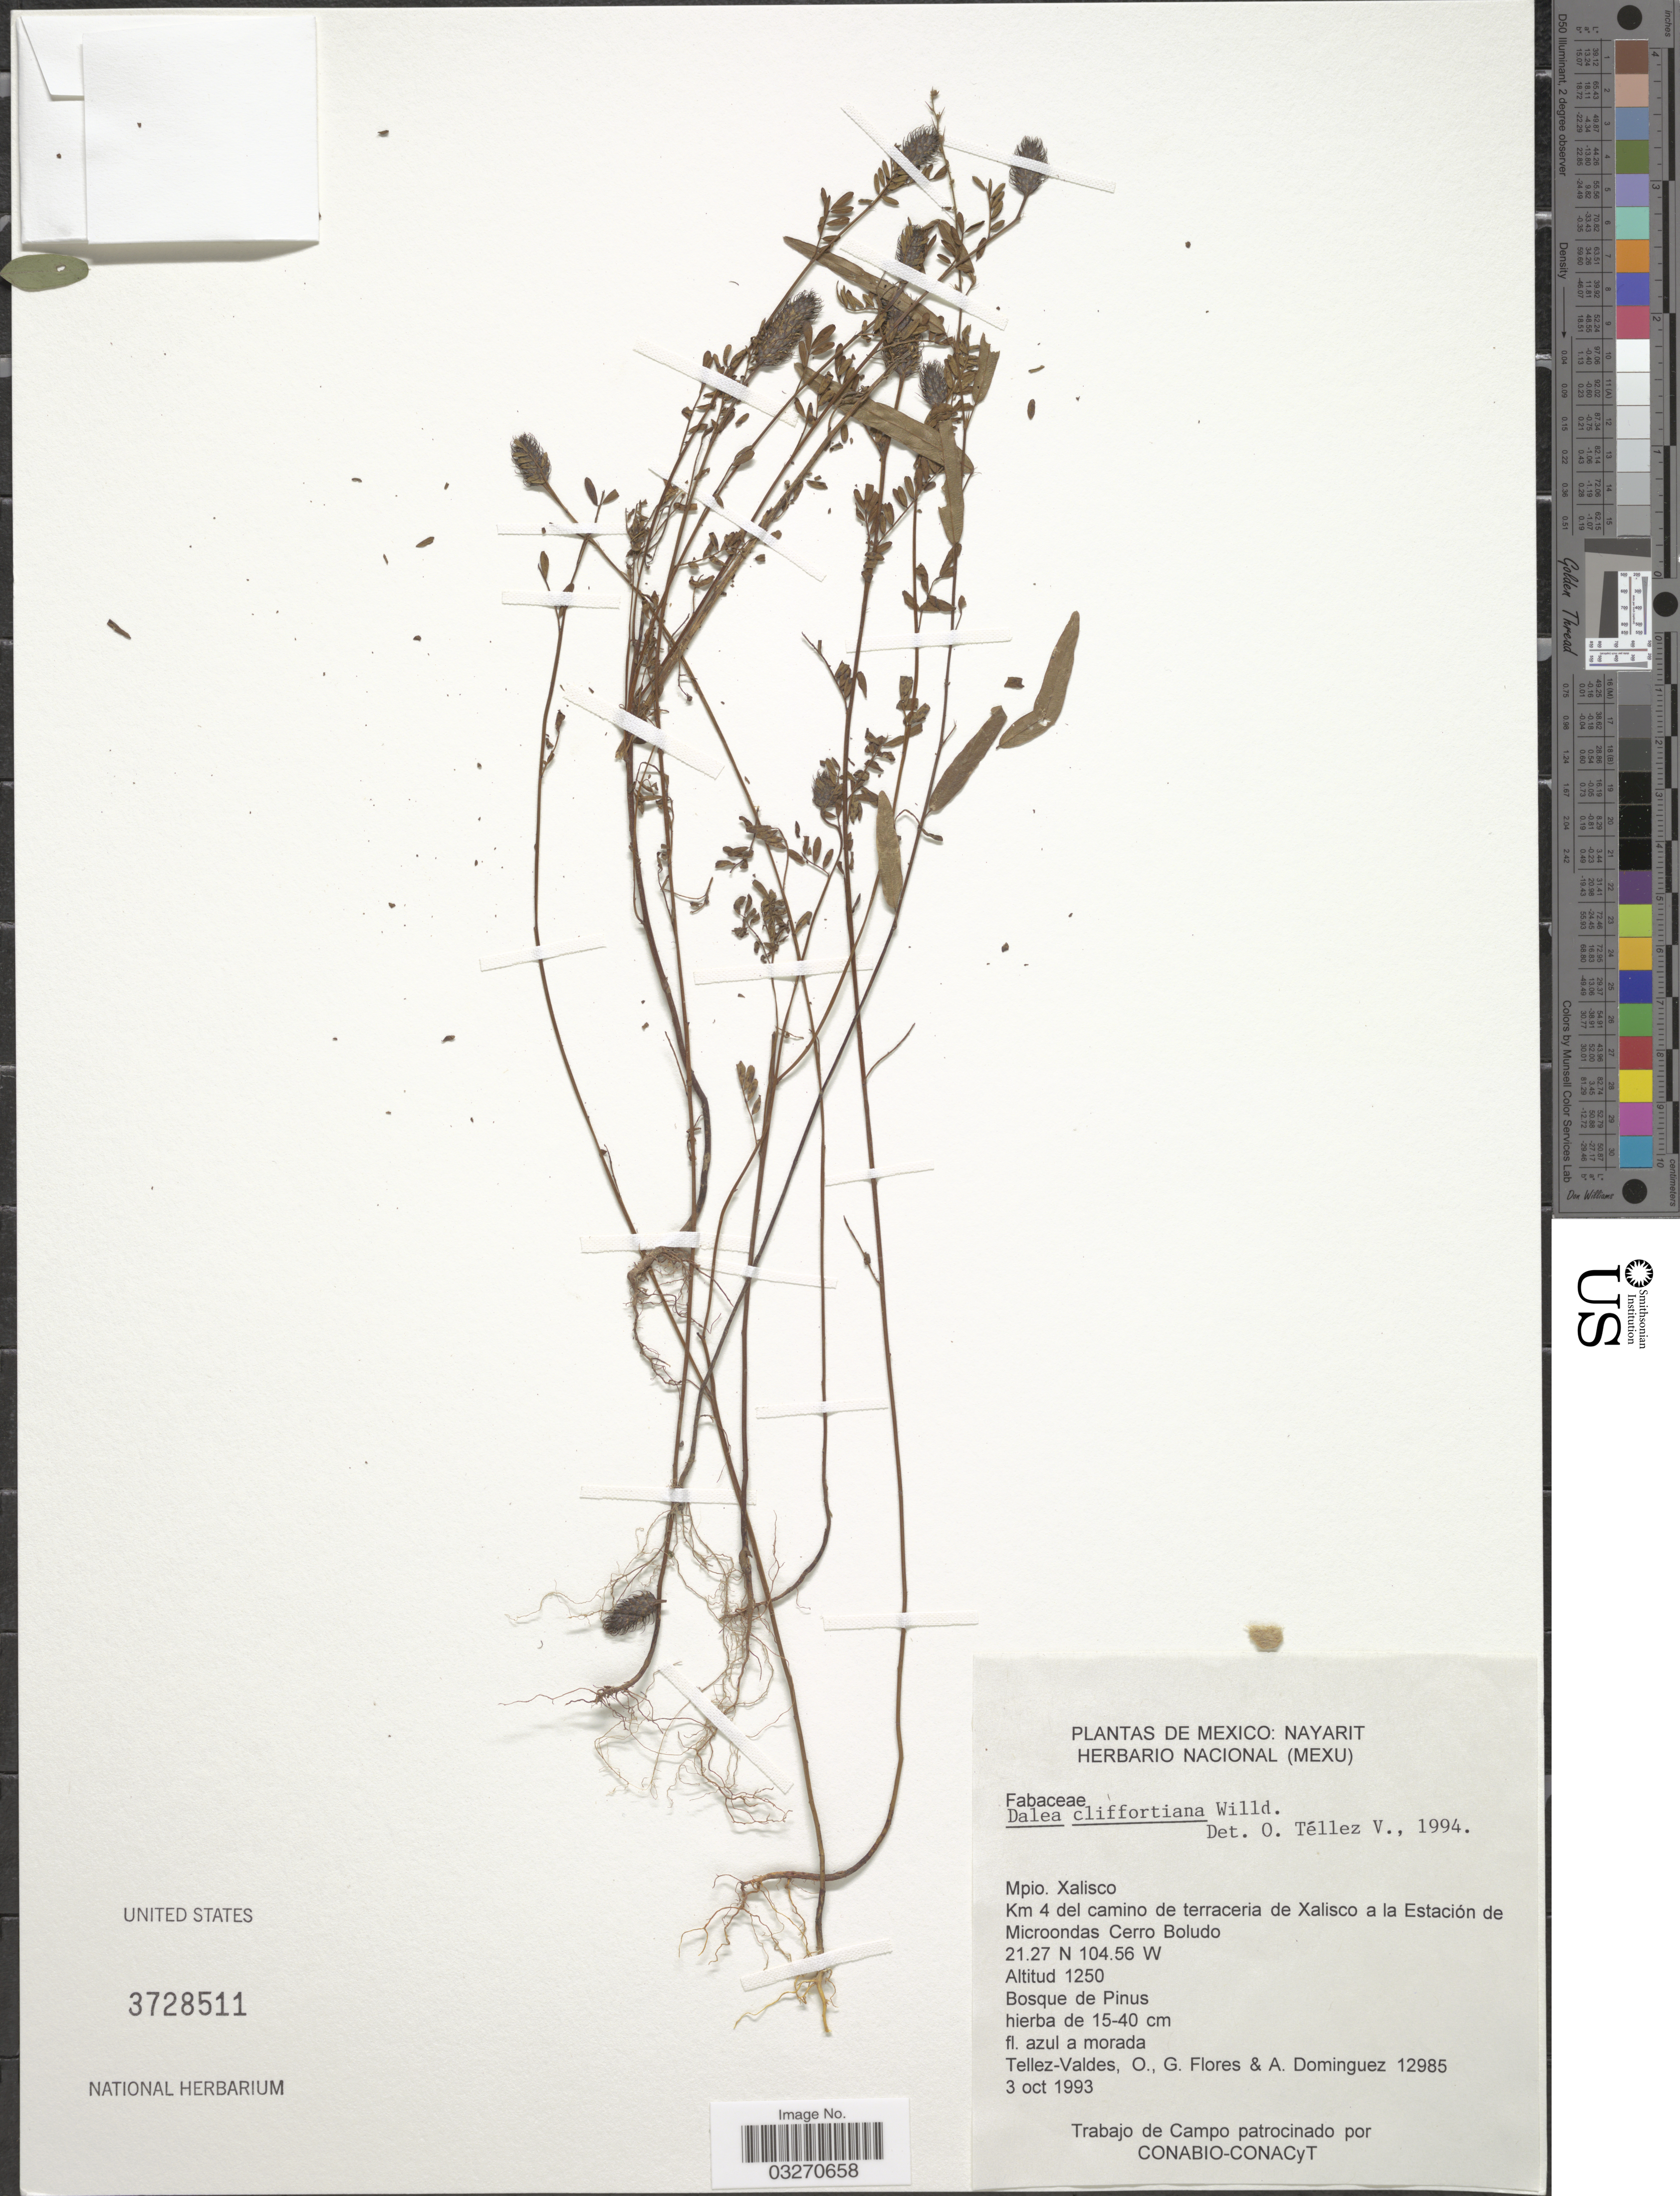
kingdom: Plantae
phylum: Tracheophyta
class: Magnoliopsida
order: Fabales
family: Fabaceae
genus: Dalea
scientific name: Dalea cliffortiana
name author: Willd.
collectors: O. Téllez V., G. Flores F. & A. Dominguez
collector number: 12985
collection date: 1993-10-03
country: Mexico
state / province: Nayarit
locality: Mpio. Xalisco. Km 4 del camino de terraceria de Xalisco a la Estación de Microondas Cerro Boludo.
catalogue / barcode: US 3728511